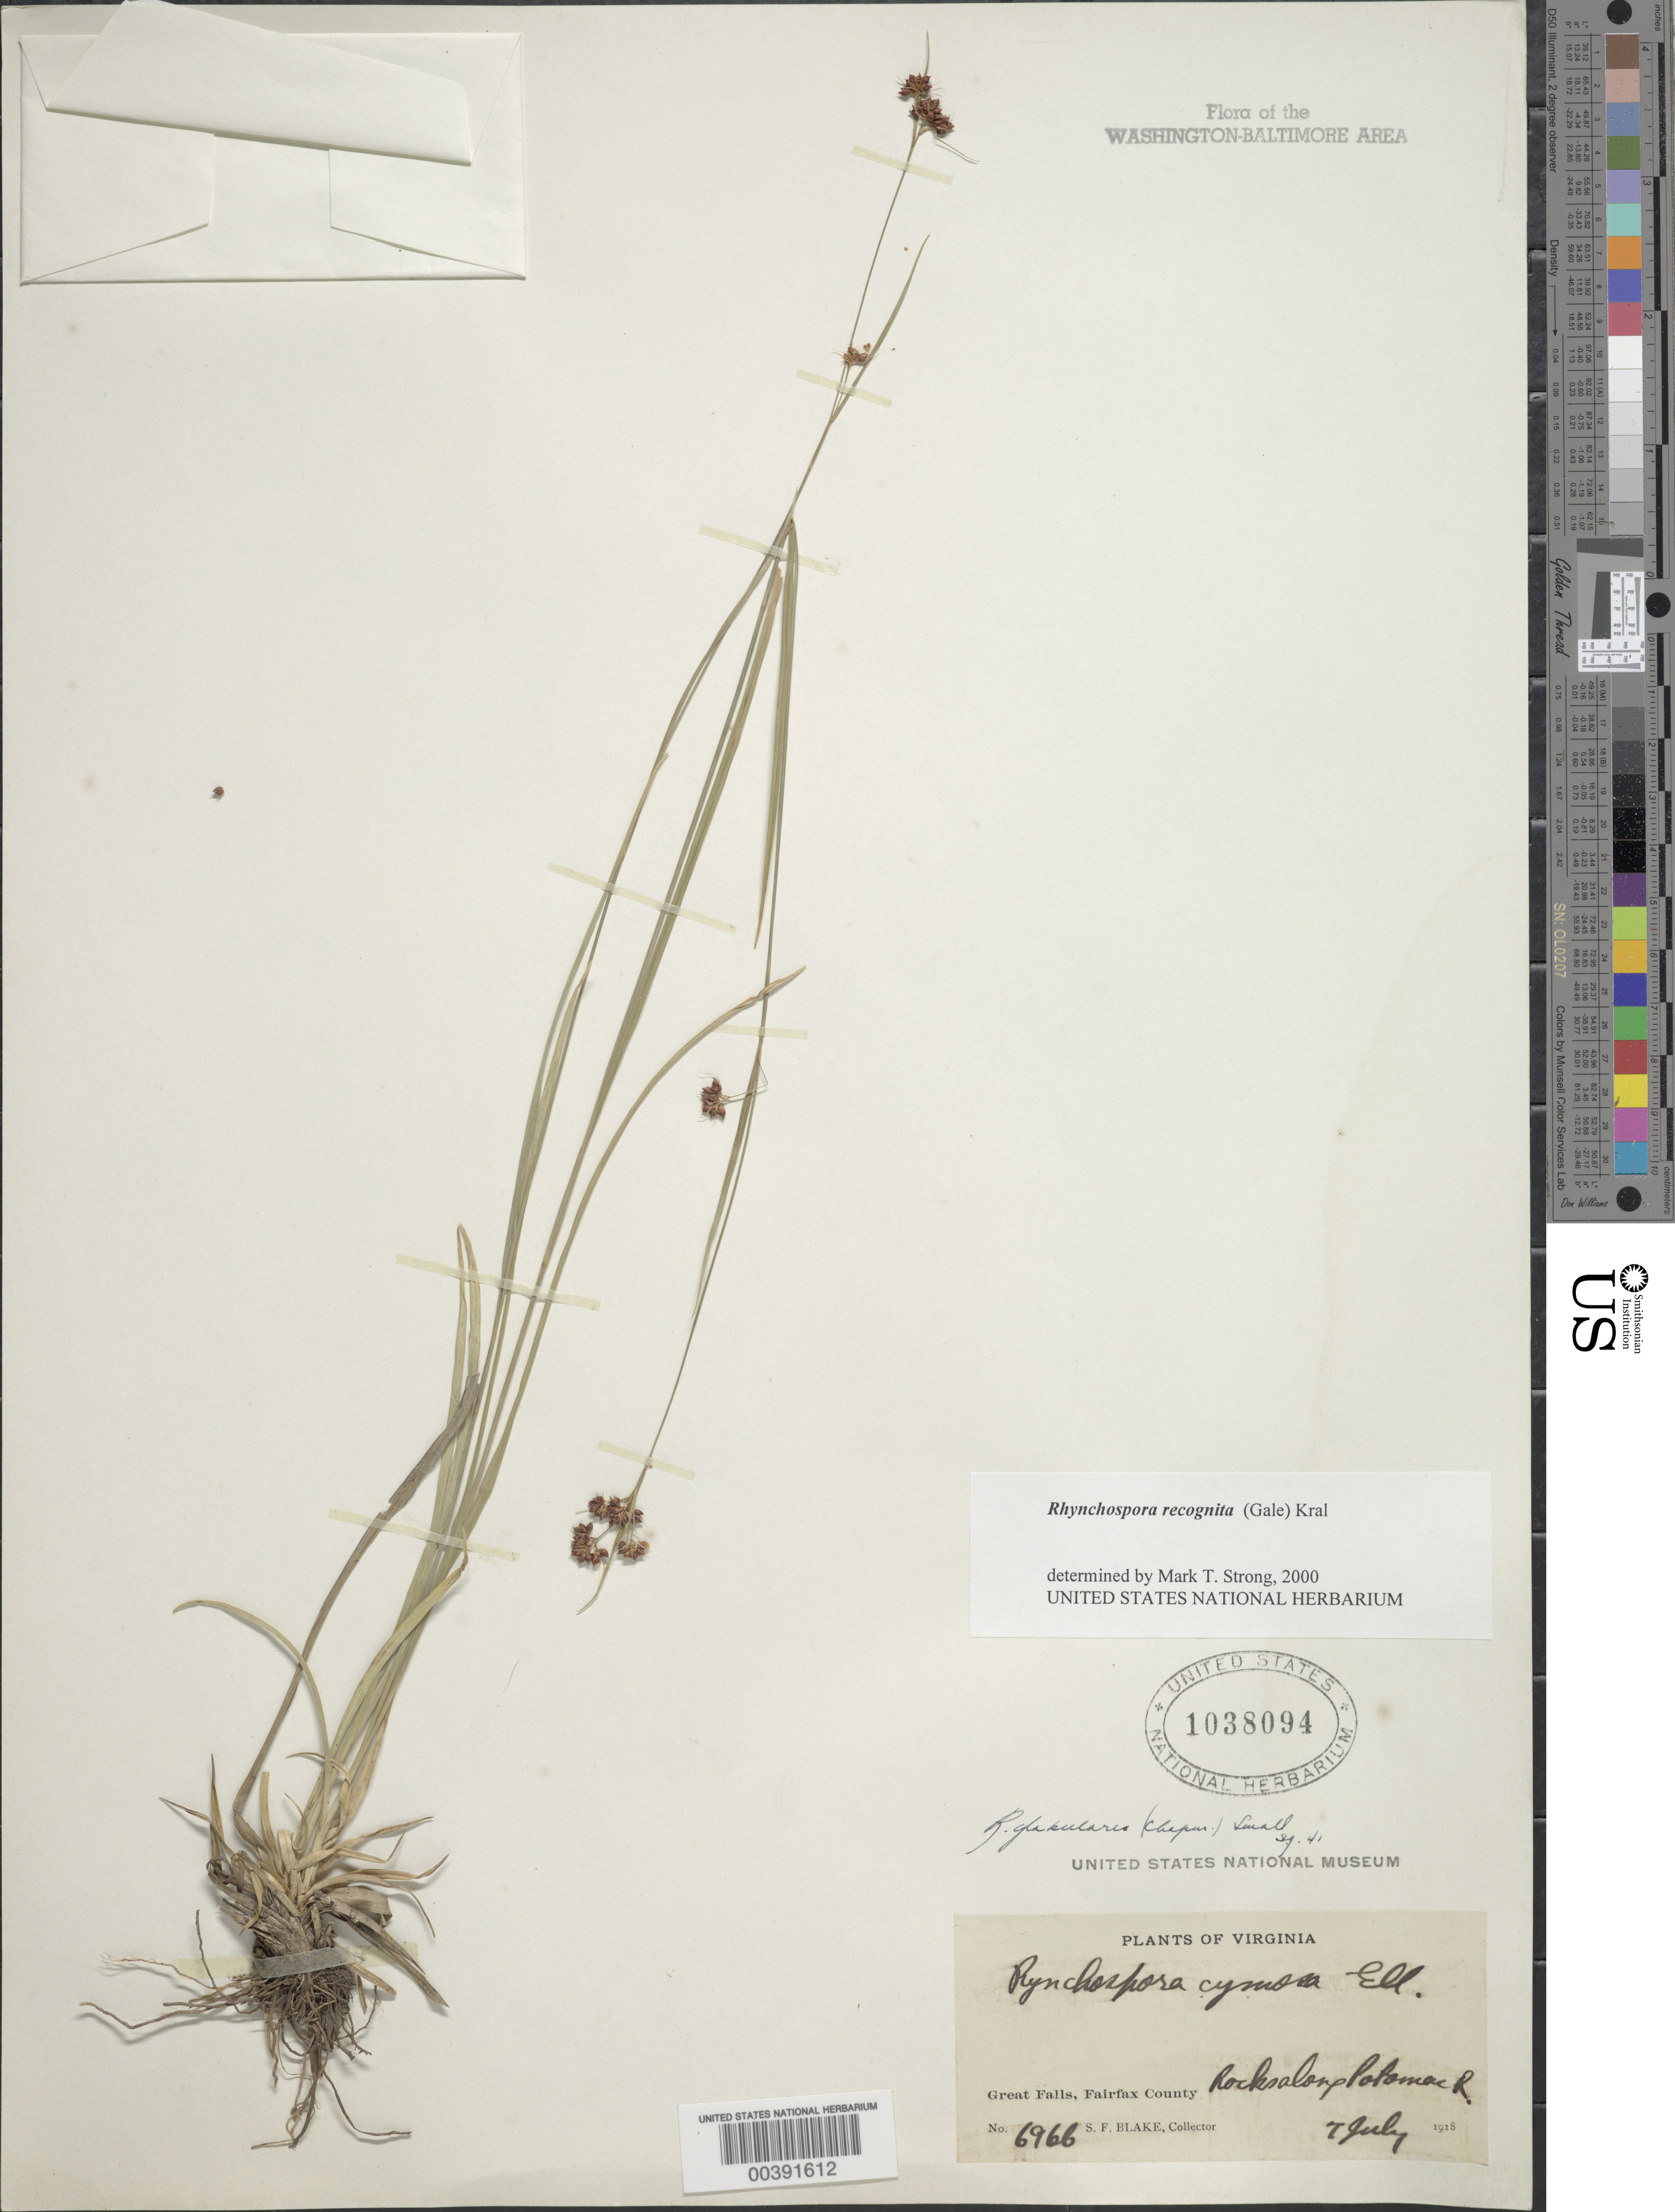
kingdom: Plantae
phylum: Tracheophyta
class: Liliopsida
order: Poales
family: Cyperaceae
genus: Rhynchospora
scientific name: Rhynchospora recognita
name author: (Gale) Kral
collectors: S. Blake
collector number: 6966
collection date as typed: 07 Jul 1918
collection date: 1918-07-07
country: United States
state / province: Virginia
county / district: Fairfax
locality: Great Falls C. & O. Canal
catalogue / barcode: US 1038094